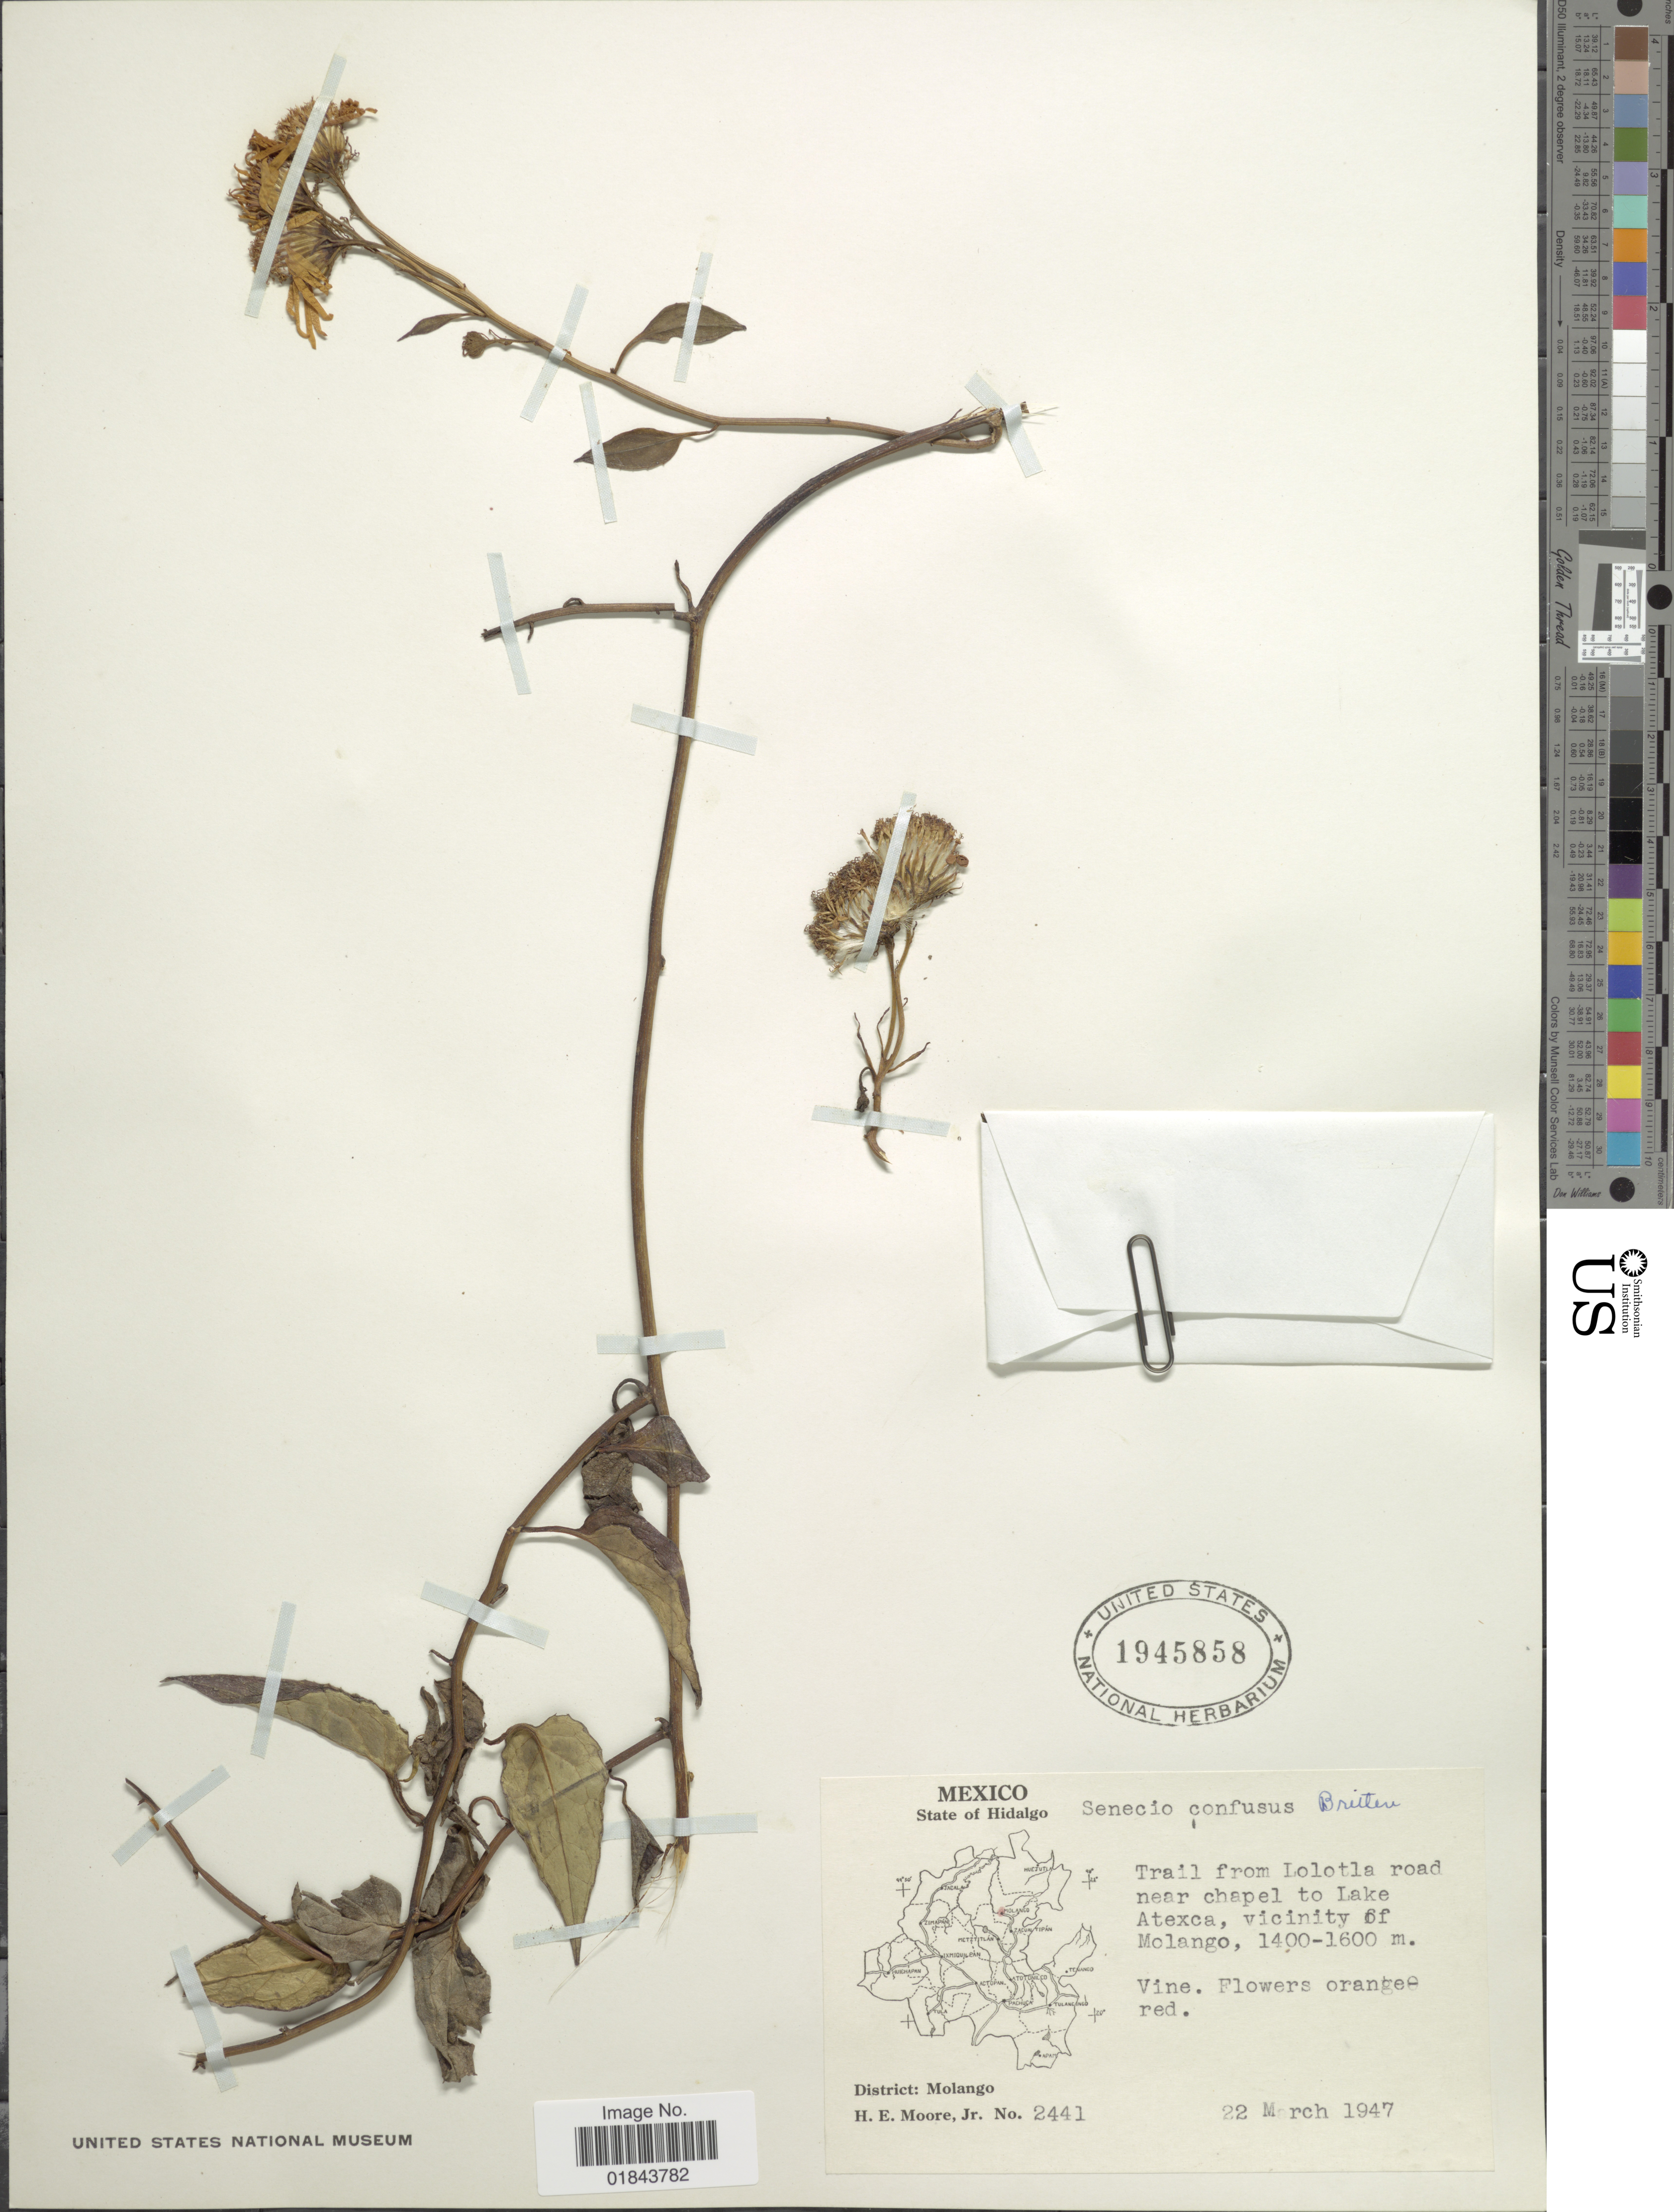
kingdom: Plantae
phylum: Tracheophyta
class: Magnoliopsida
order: Asterales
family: Asteraceae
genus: Pseudogynoxys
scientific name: Pseudogynoxys chenopodioides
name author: (Kunth) Cabrera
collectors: H. Moore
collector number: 2441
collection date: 1947-03-22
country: Mexico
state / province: Hidalgo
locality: State of Hidalgo. Trail from Lolotla road near chapel to Lake Atexca, vicinity of Molango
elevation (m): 1400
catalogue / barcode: US 1945858